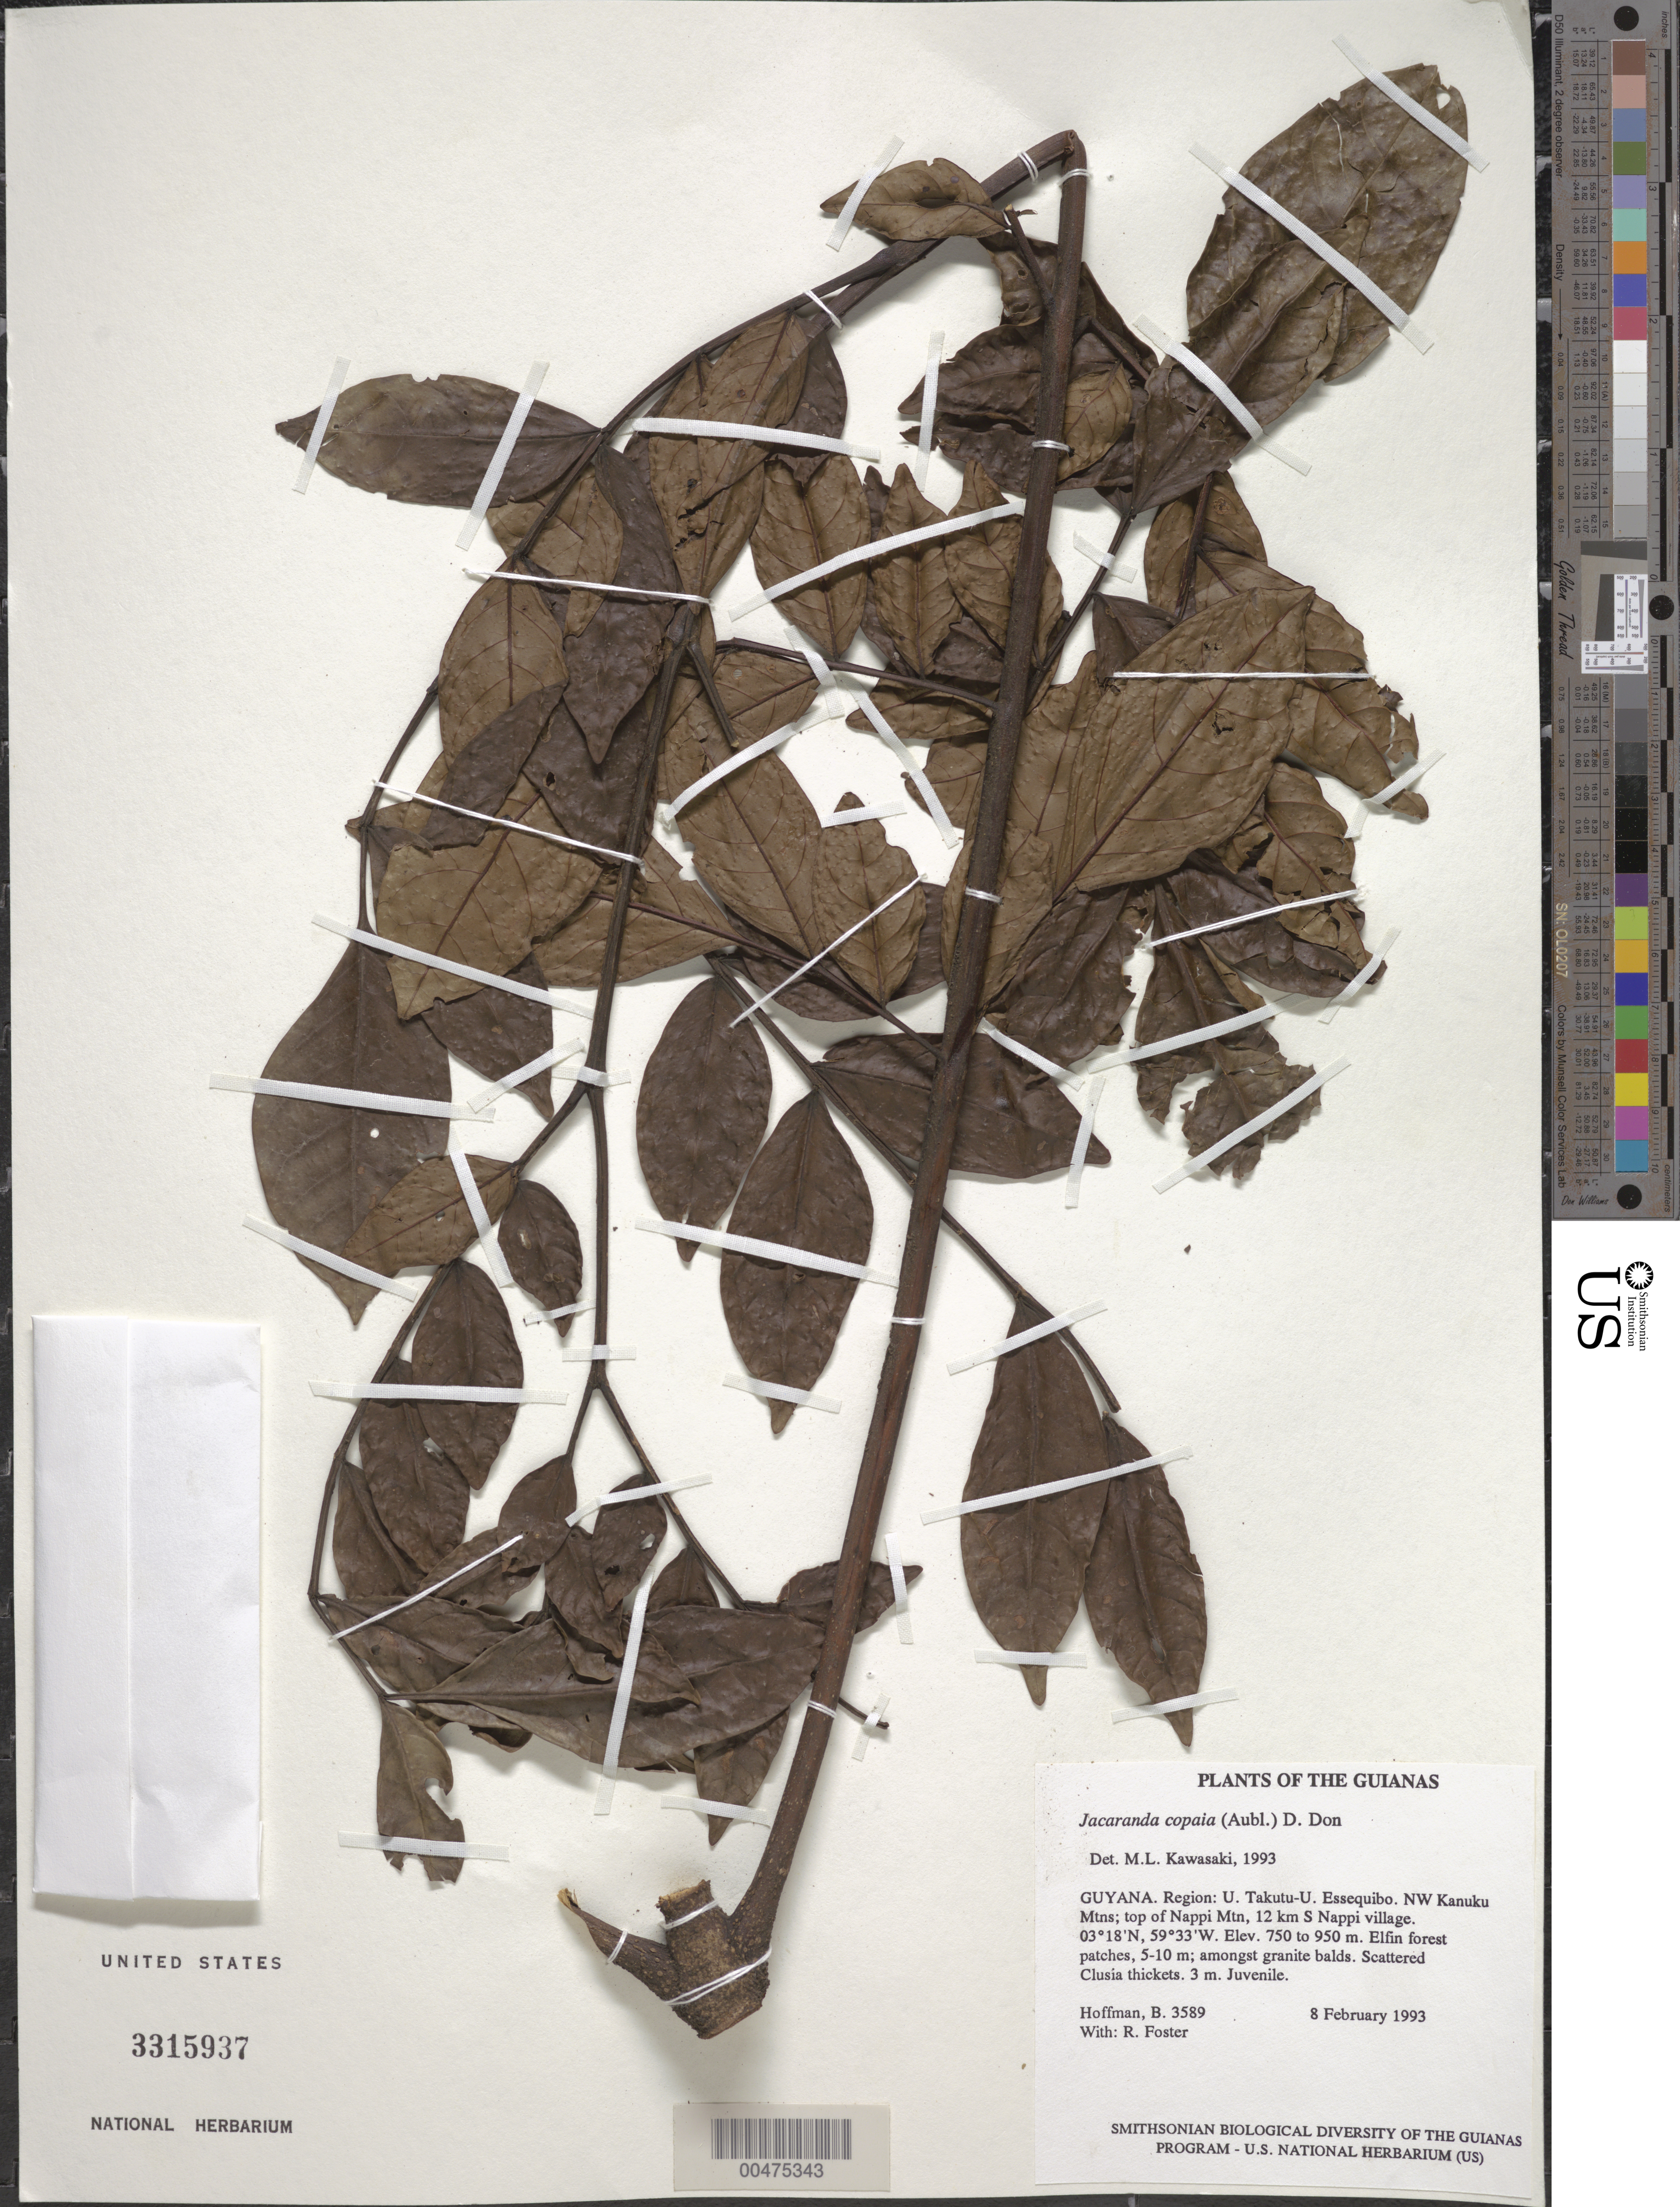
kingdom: Plantae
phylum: Tracheophyta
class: Magnoliopsida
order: Lamiales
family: Bignoniaceae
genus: Jacaranda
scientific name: Jacaranda copaia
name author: (Aubl.) D. Don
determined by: Kawasaki, María L.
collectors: B. Hoffman & R. Foster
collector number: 3589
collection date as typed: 8 February 1993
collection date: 1993-02-08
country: Guyana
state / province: U. Takutu-U. Essequibo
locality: NW Kanuku Mountains; top of Nappi Mountain, 12 km S of Nappi village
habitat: Elfin forest patches, 5-10 m; amongst granite balds. Scattered Clusia thickets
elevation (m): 750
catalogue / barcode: US 3315937